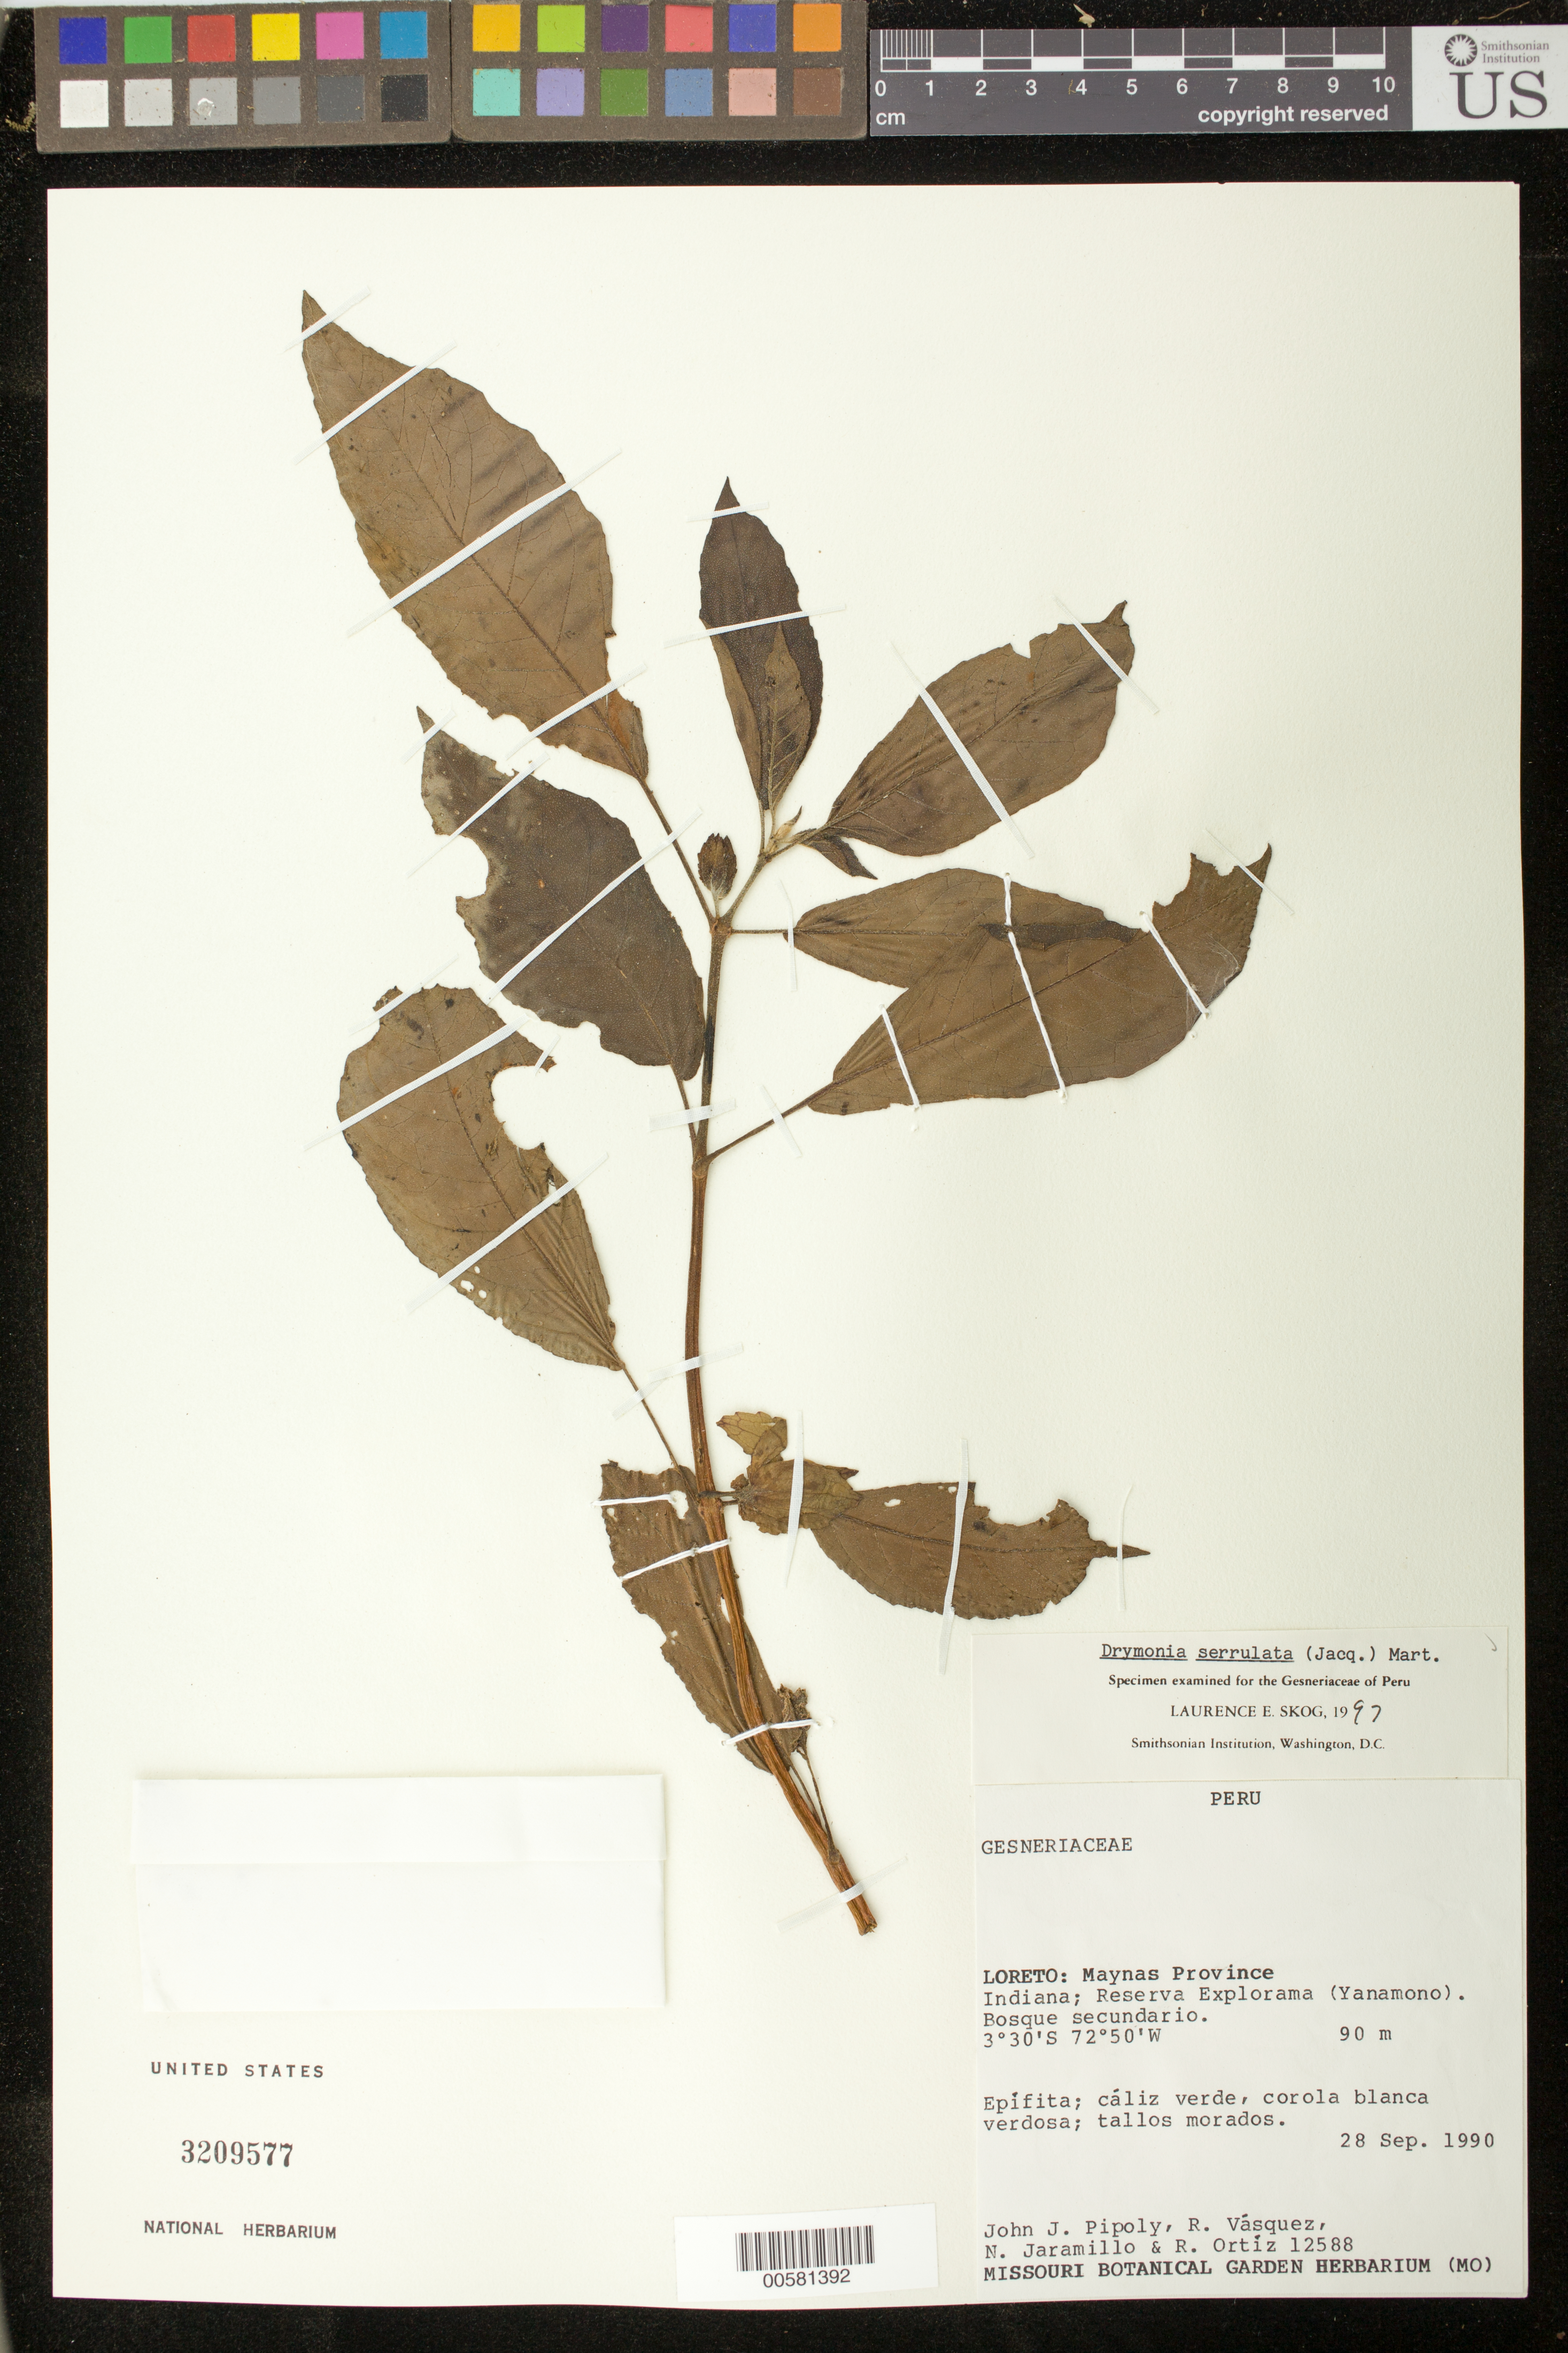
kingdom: Plantae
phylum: Tracheophyta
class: Magnoliopsida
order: Lamiales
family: Gesneriaceae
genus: Drymonia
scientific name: Drymonia serrulata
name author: (Jacq.) Mart.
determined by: Skog, Laurence E.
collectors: J. J. Pipoly, R. Vásquez, N. Jaramillo & R. del C. Ortiz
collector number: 12588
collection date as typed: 28 Sep 1990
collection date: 1990-09-28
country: Peru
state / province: Loreto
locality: Prov. Maynas; Indiana, Reserva Explorama (Yanamono)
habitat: Bosque secundario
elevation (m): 90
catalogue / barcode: US 3209577